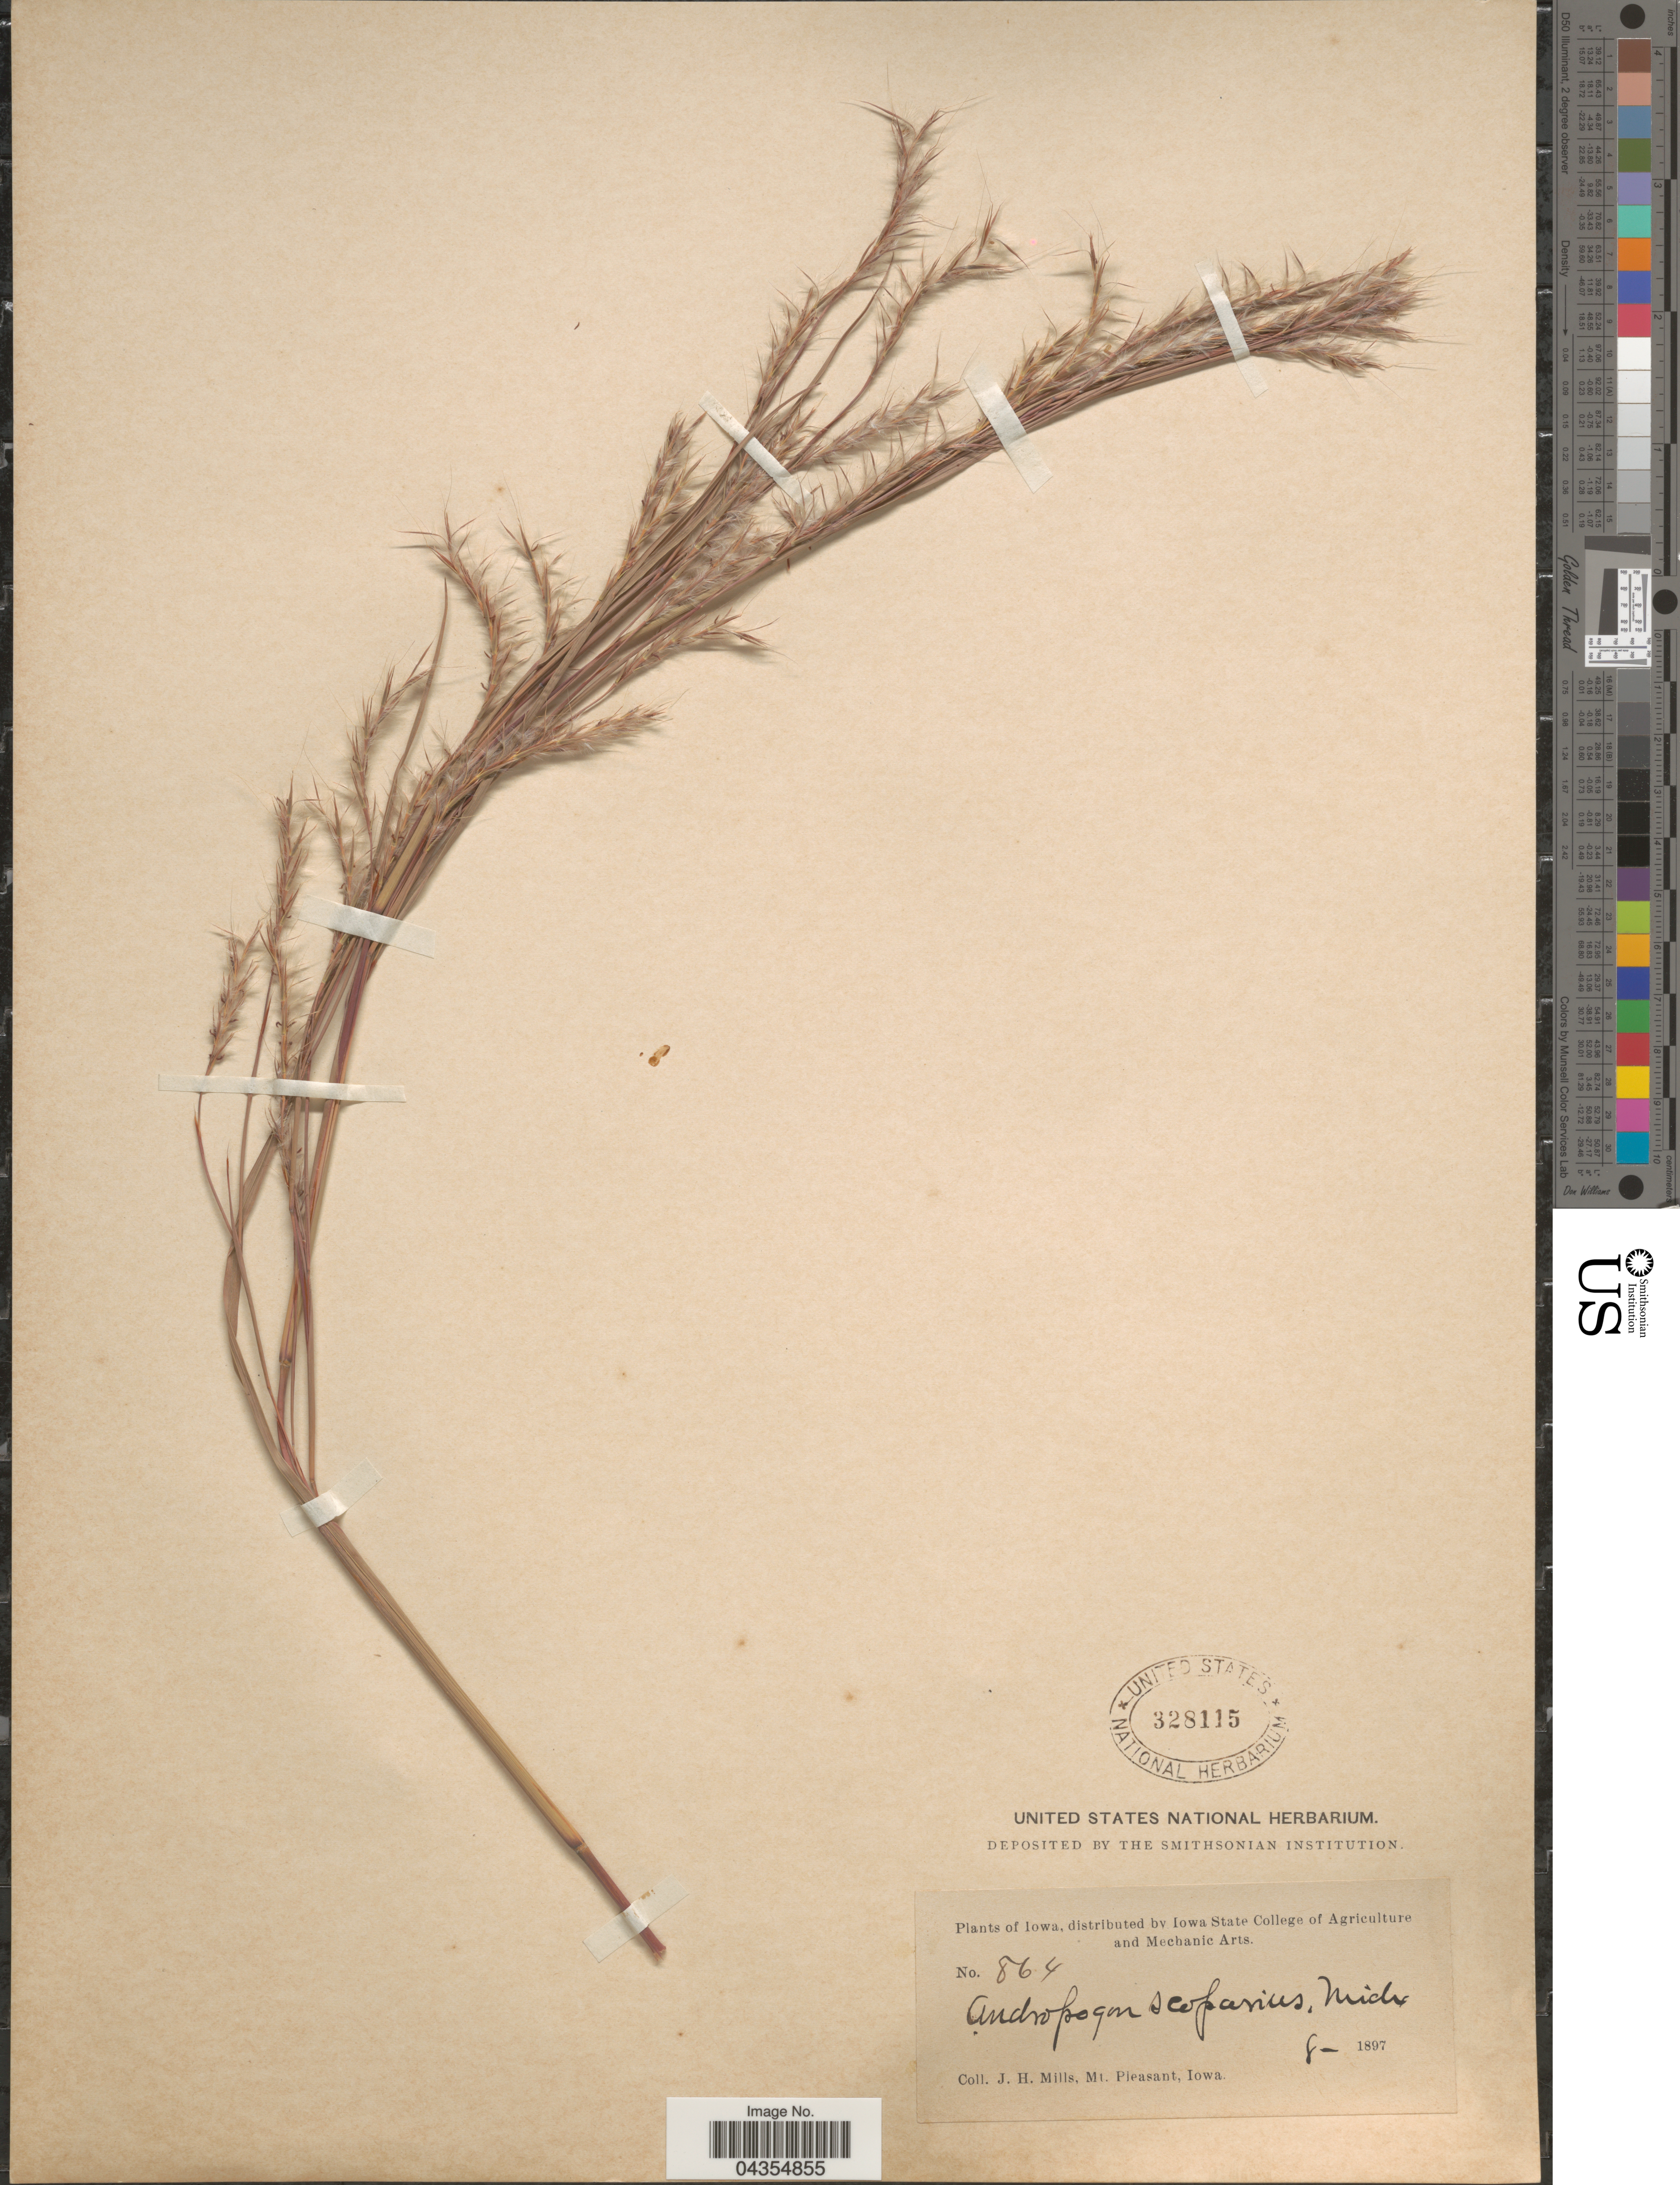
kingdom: Plantae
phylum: Tracheophyta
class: Liliopsida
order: Poales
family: Poaceae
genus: Schizachyrium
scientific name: Schizachyrium sanguineum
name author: (Retz.) Alston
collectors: J. Mills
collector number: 864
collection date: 1897-08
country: United States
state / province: Iowa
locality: Mt. Pleasant.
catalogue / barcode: US 328115